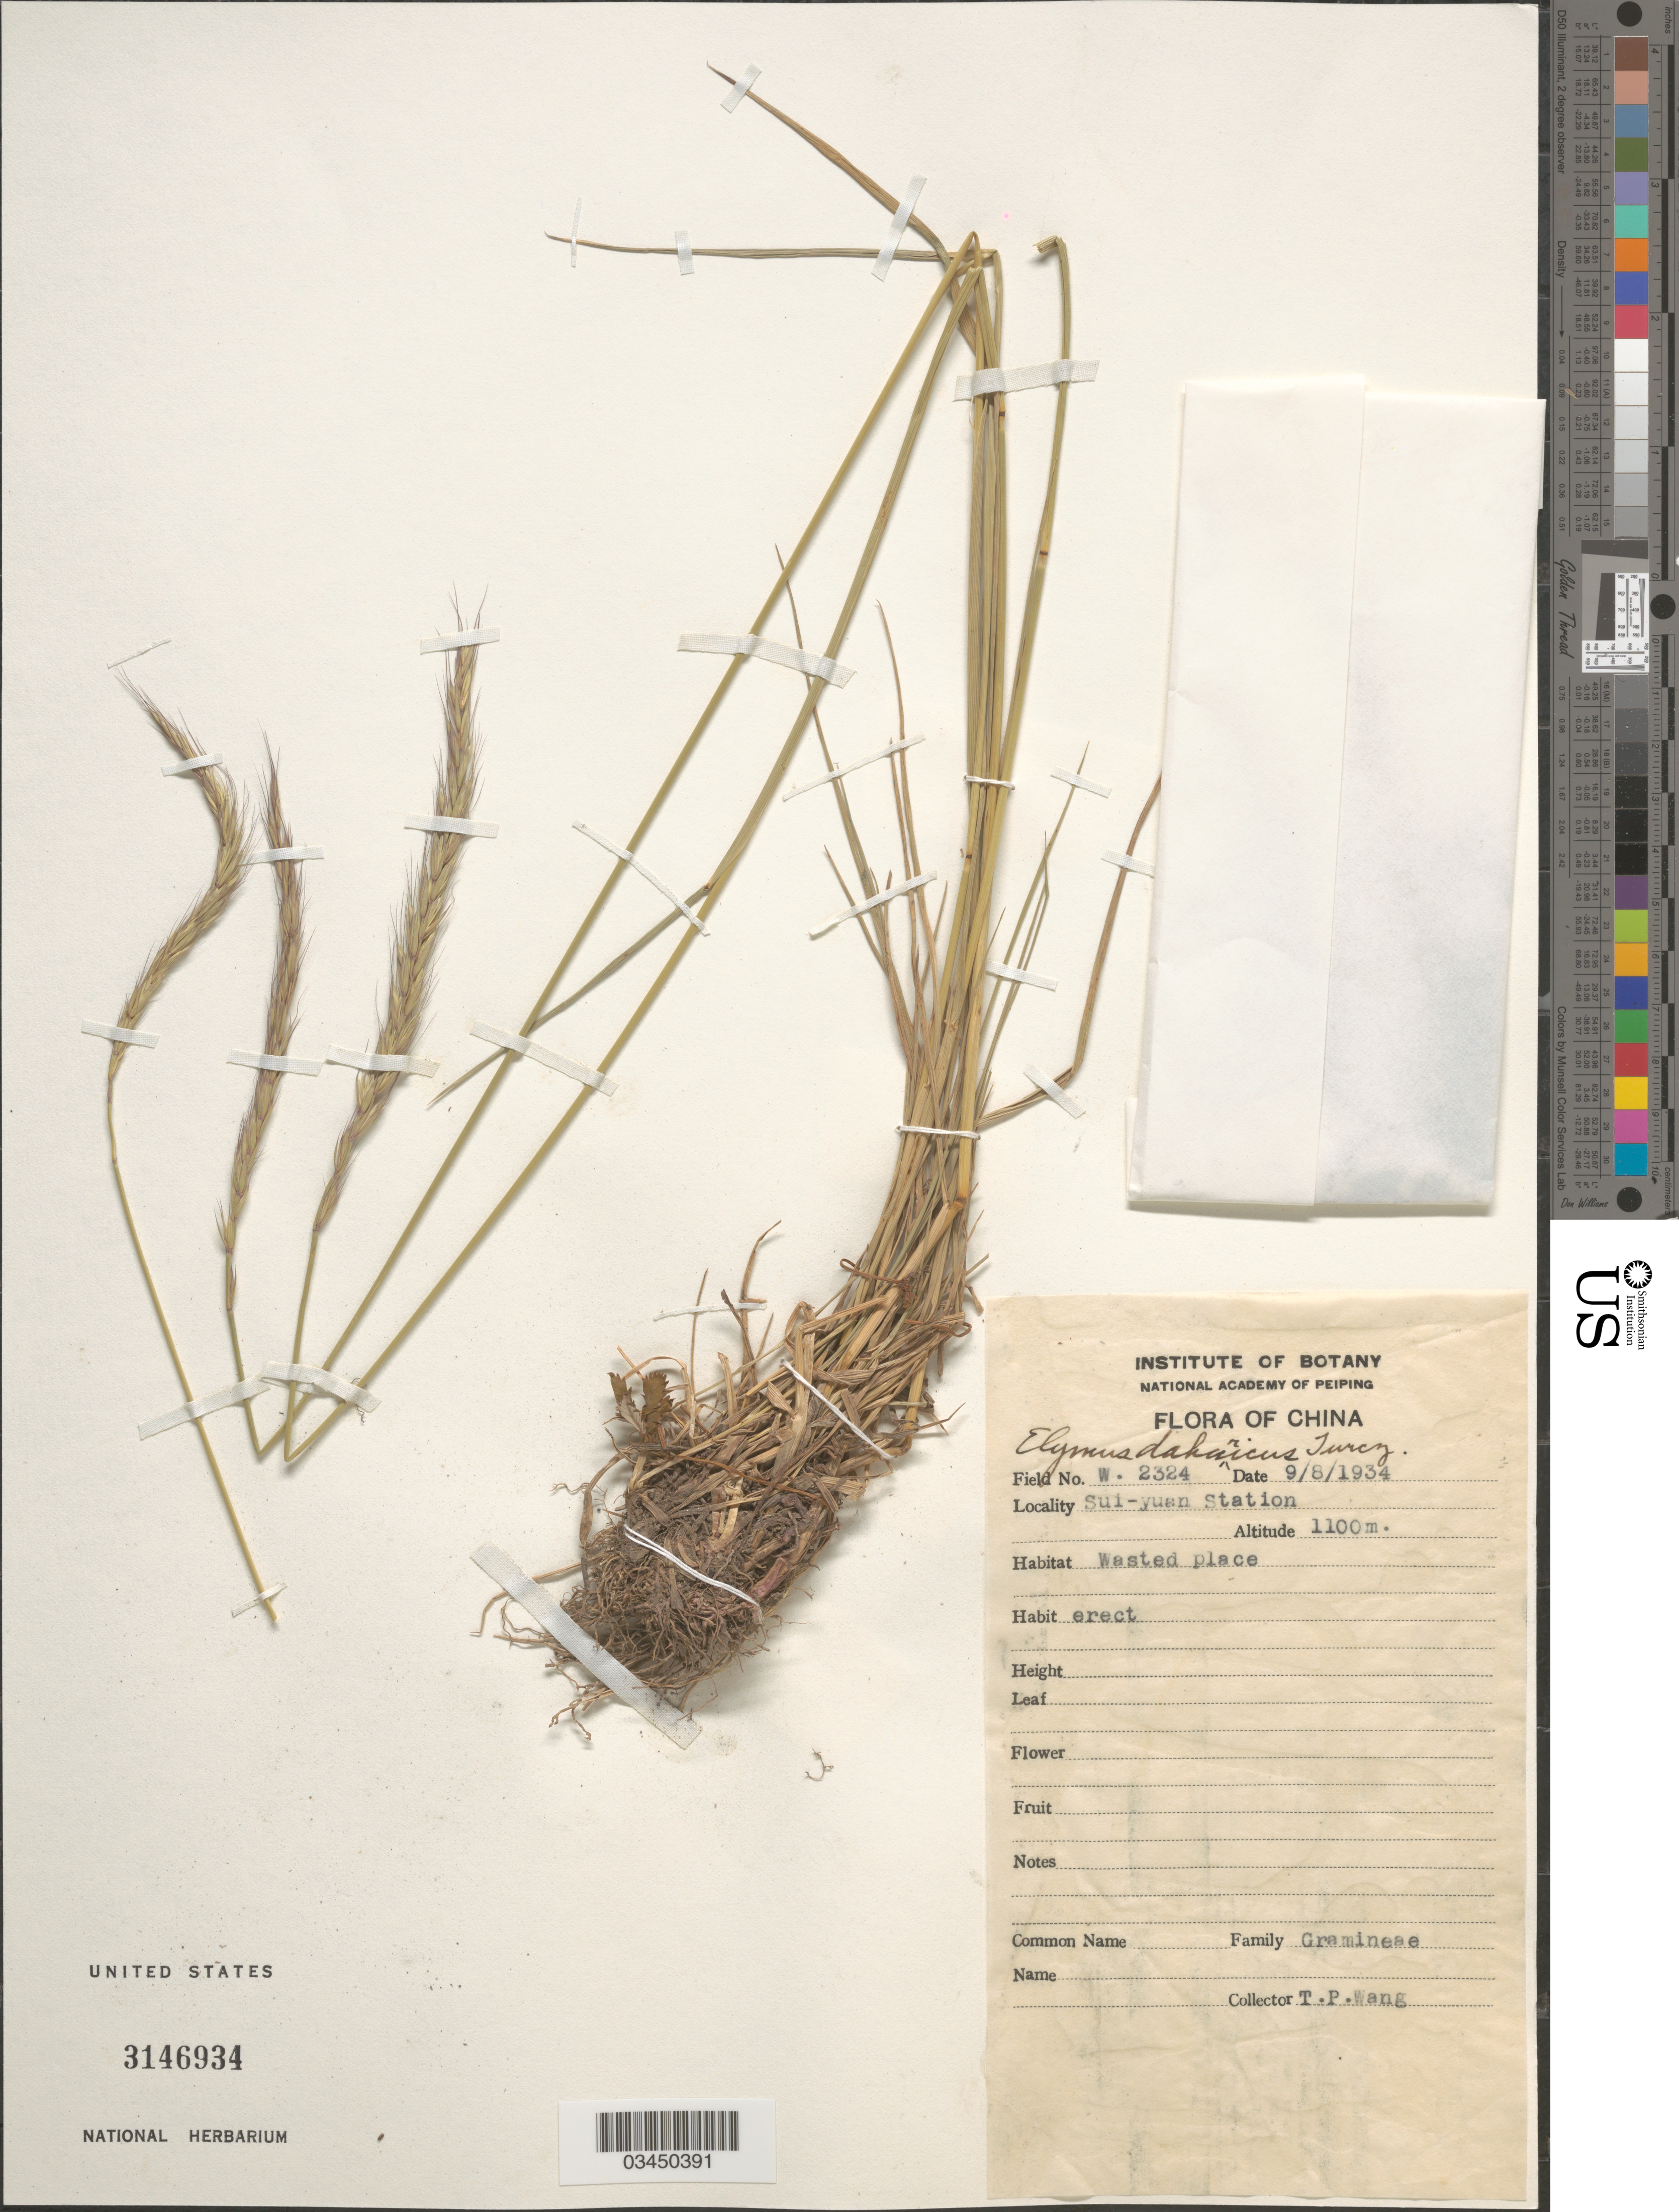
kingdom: Plantae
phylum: Tracheophyta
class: Liliopsida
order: Poales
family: Poaceae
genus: Elymus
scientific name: Elymus dahuricus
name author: Turcz. ex Griseb.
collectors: T. Wang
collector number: W.2324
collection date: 1934-08-09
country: China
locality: Sui-yuan Station.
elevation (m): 1100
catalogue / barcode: US 3146934